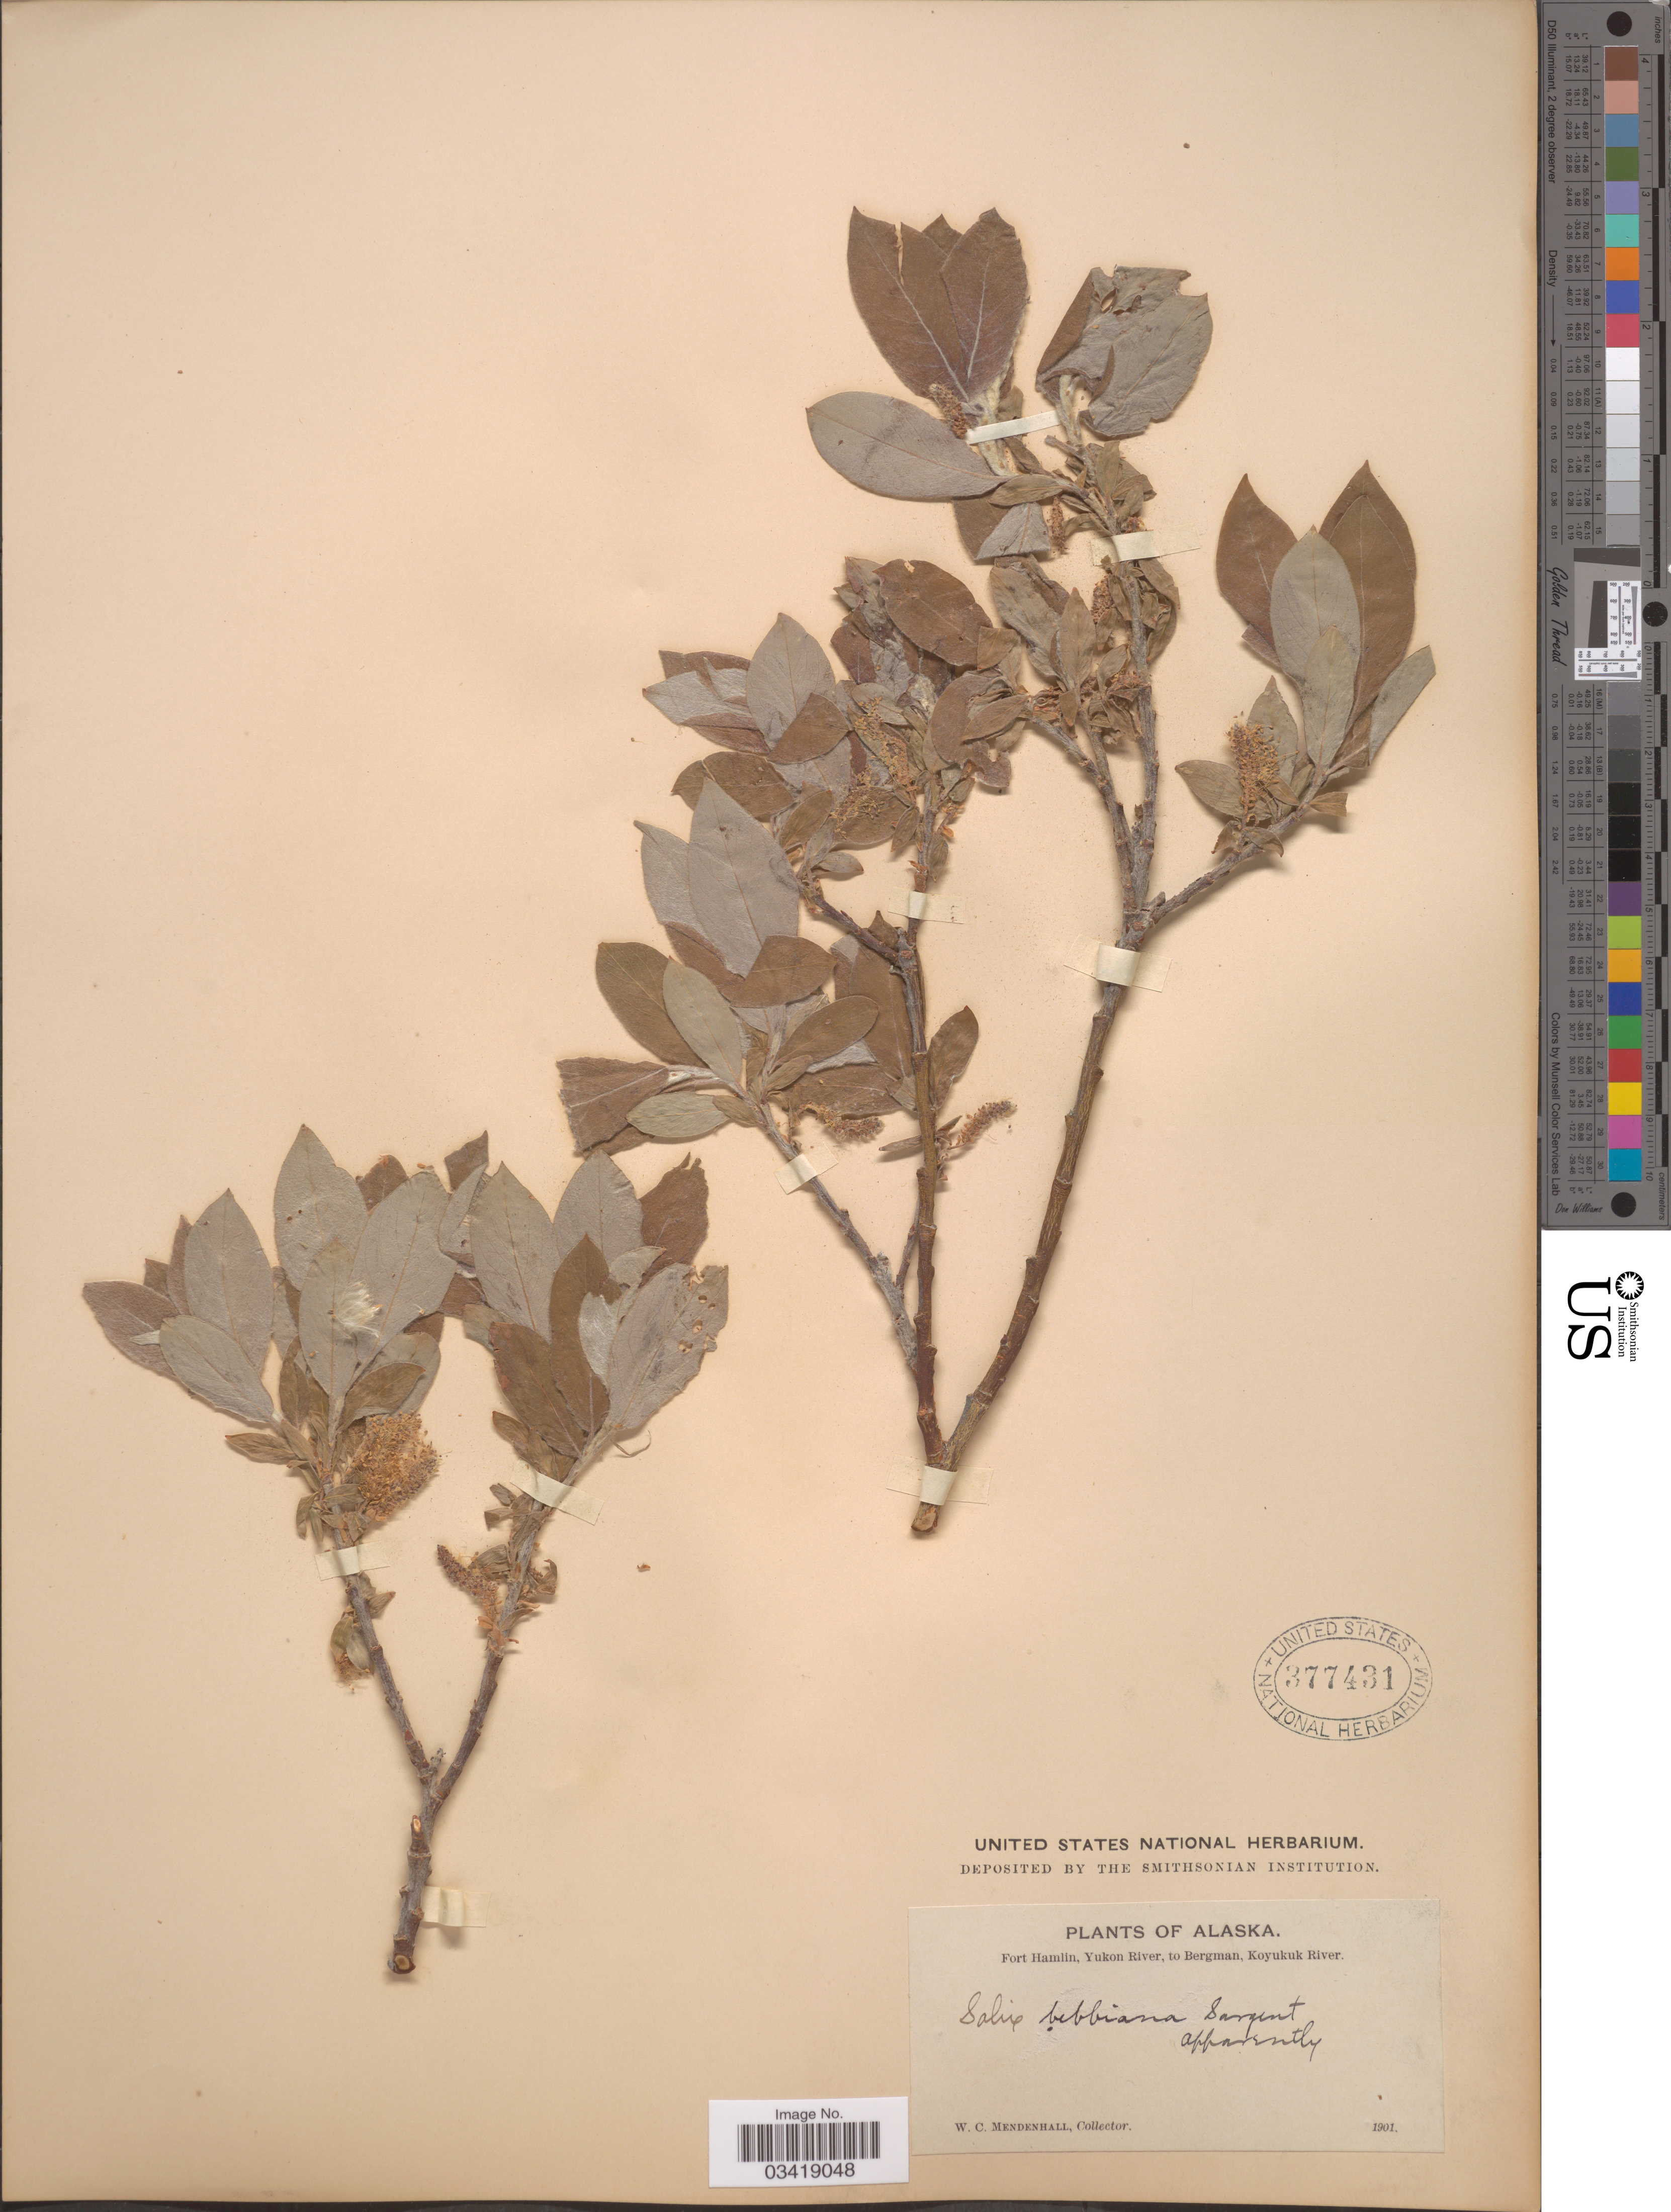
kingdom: Plantae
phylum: Tracheophyta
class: Magnoliopsida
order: Malpighiales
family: Salicaceae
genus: Salix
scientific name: Salix bebbiana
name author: Sarg.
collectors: W. Mendenhall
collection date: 1901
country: United States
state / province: Alaska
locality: Fort Hamlin, Yukon River, to Bergman, Koyukuk River.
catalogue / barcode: US 377431